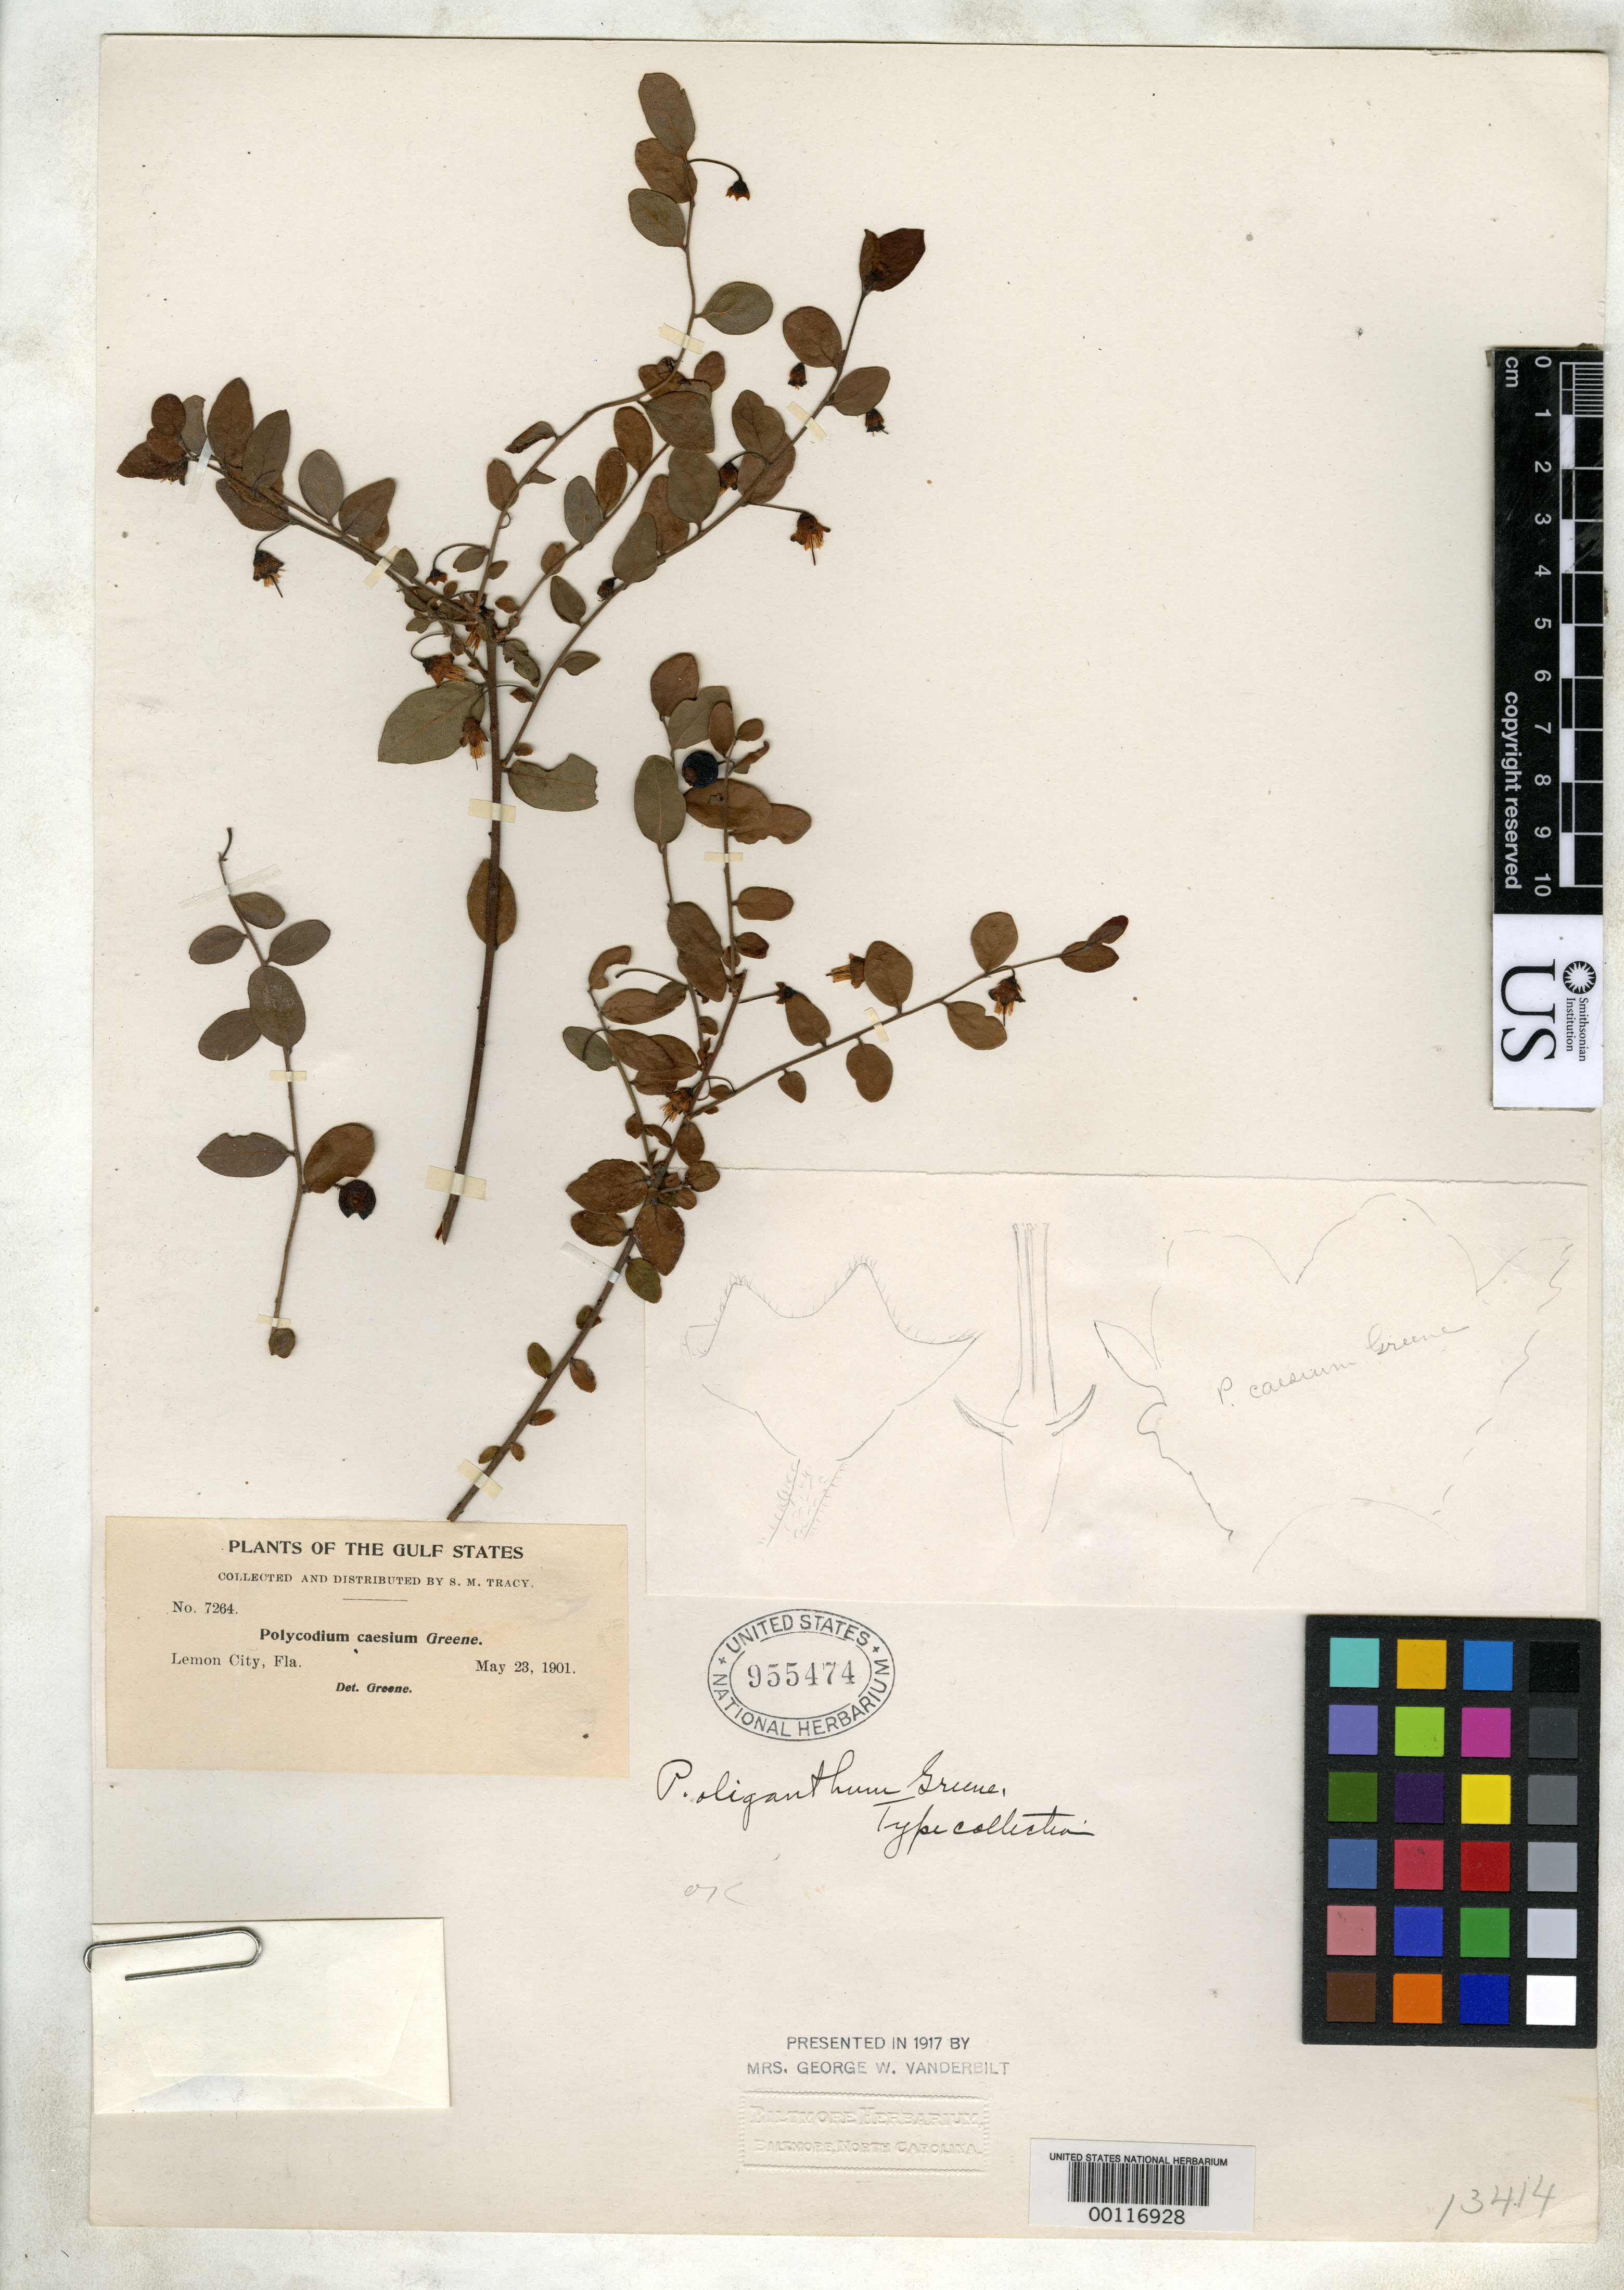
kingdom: Plantae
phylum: Tracheophyta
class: Magnoliopsida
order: Ericales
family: Ericaceae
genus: Polycodium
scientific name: Polycodium oliganthum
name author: Greene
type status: Isotype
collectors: S. M. Tracy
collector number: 7264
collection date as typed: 23 May 1901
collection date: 1901-05-23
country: United States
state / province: Florida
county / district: Dade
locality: Lemon City.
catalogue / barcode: US 955474